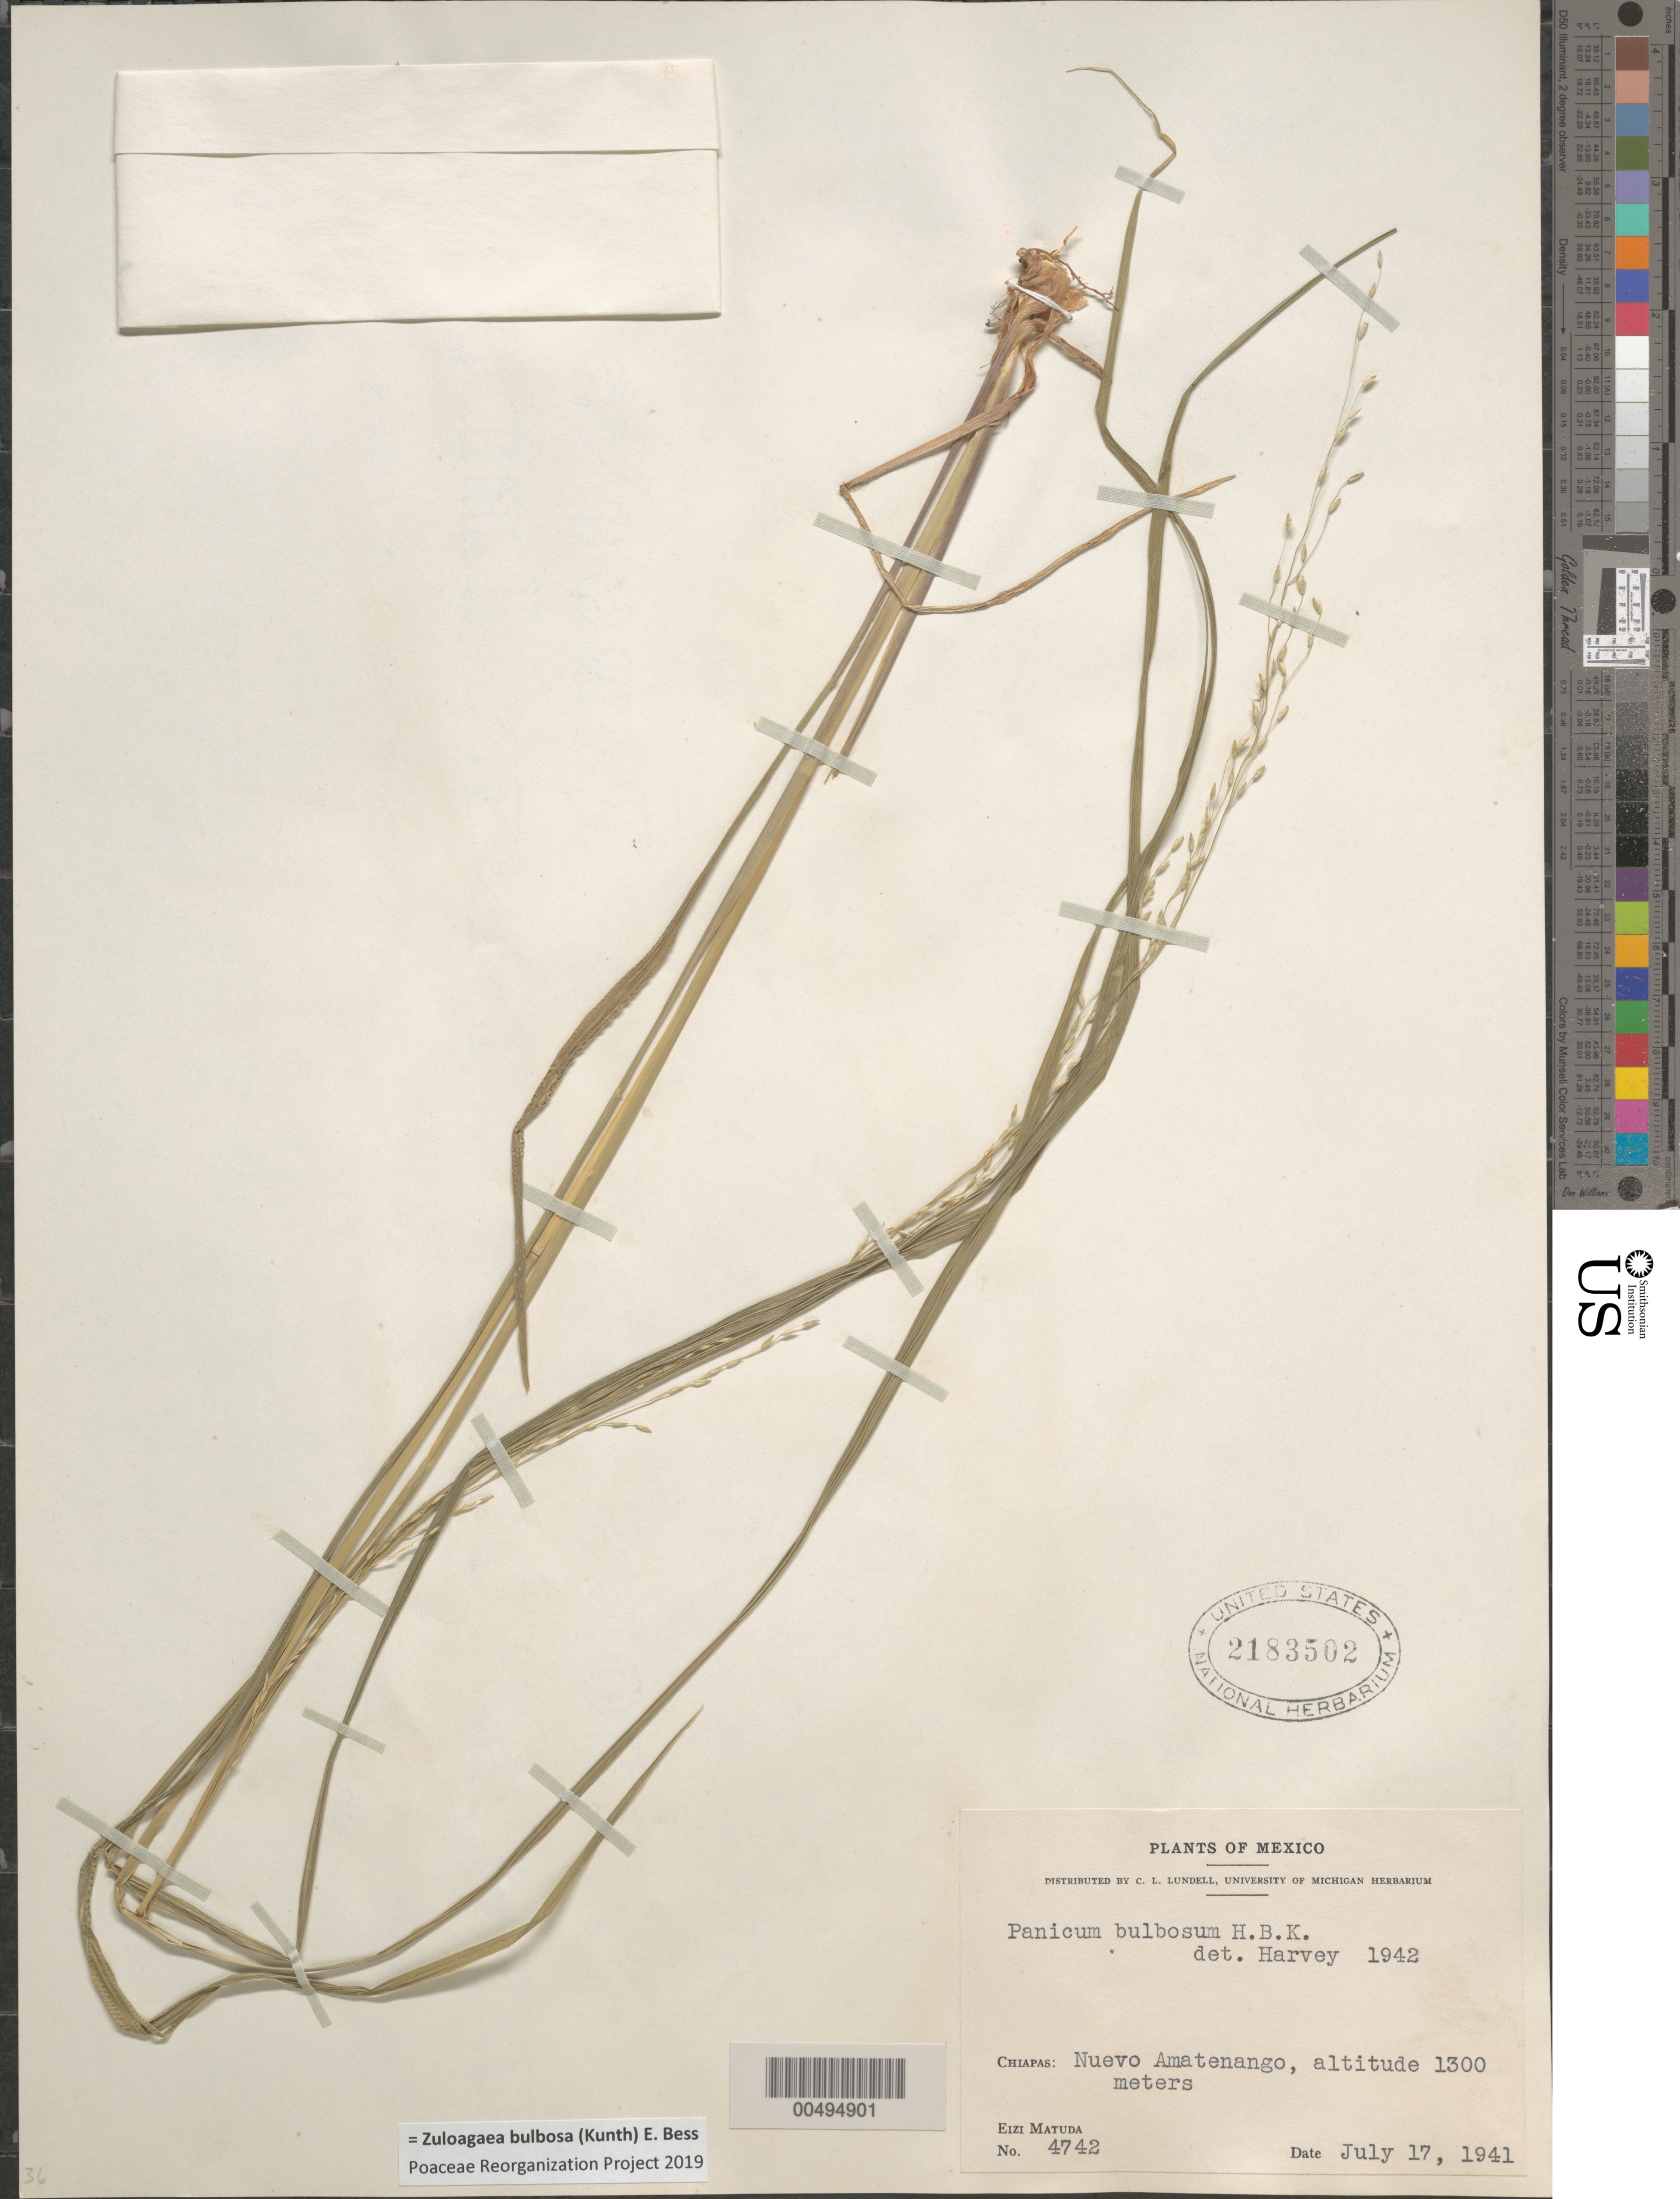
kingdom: Plantae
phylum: Tracheophyta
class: Liliopsida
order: Poales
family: Poaceae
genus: Panicum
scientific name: Panicum bulbosum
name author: Kunth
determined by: Harvey, L. H.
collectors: E. Matuda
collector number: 4742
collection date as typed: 17 Jul 1941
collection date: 1941-07-17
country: Mexico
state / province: Chiapas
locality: Nuevo Amatenango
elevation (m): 1300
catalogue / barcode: US 2183502